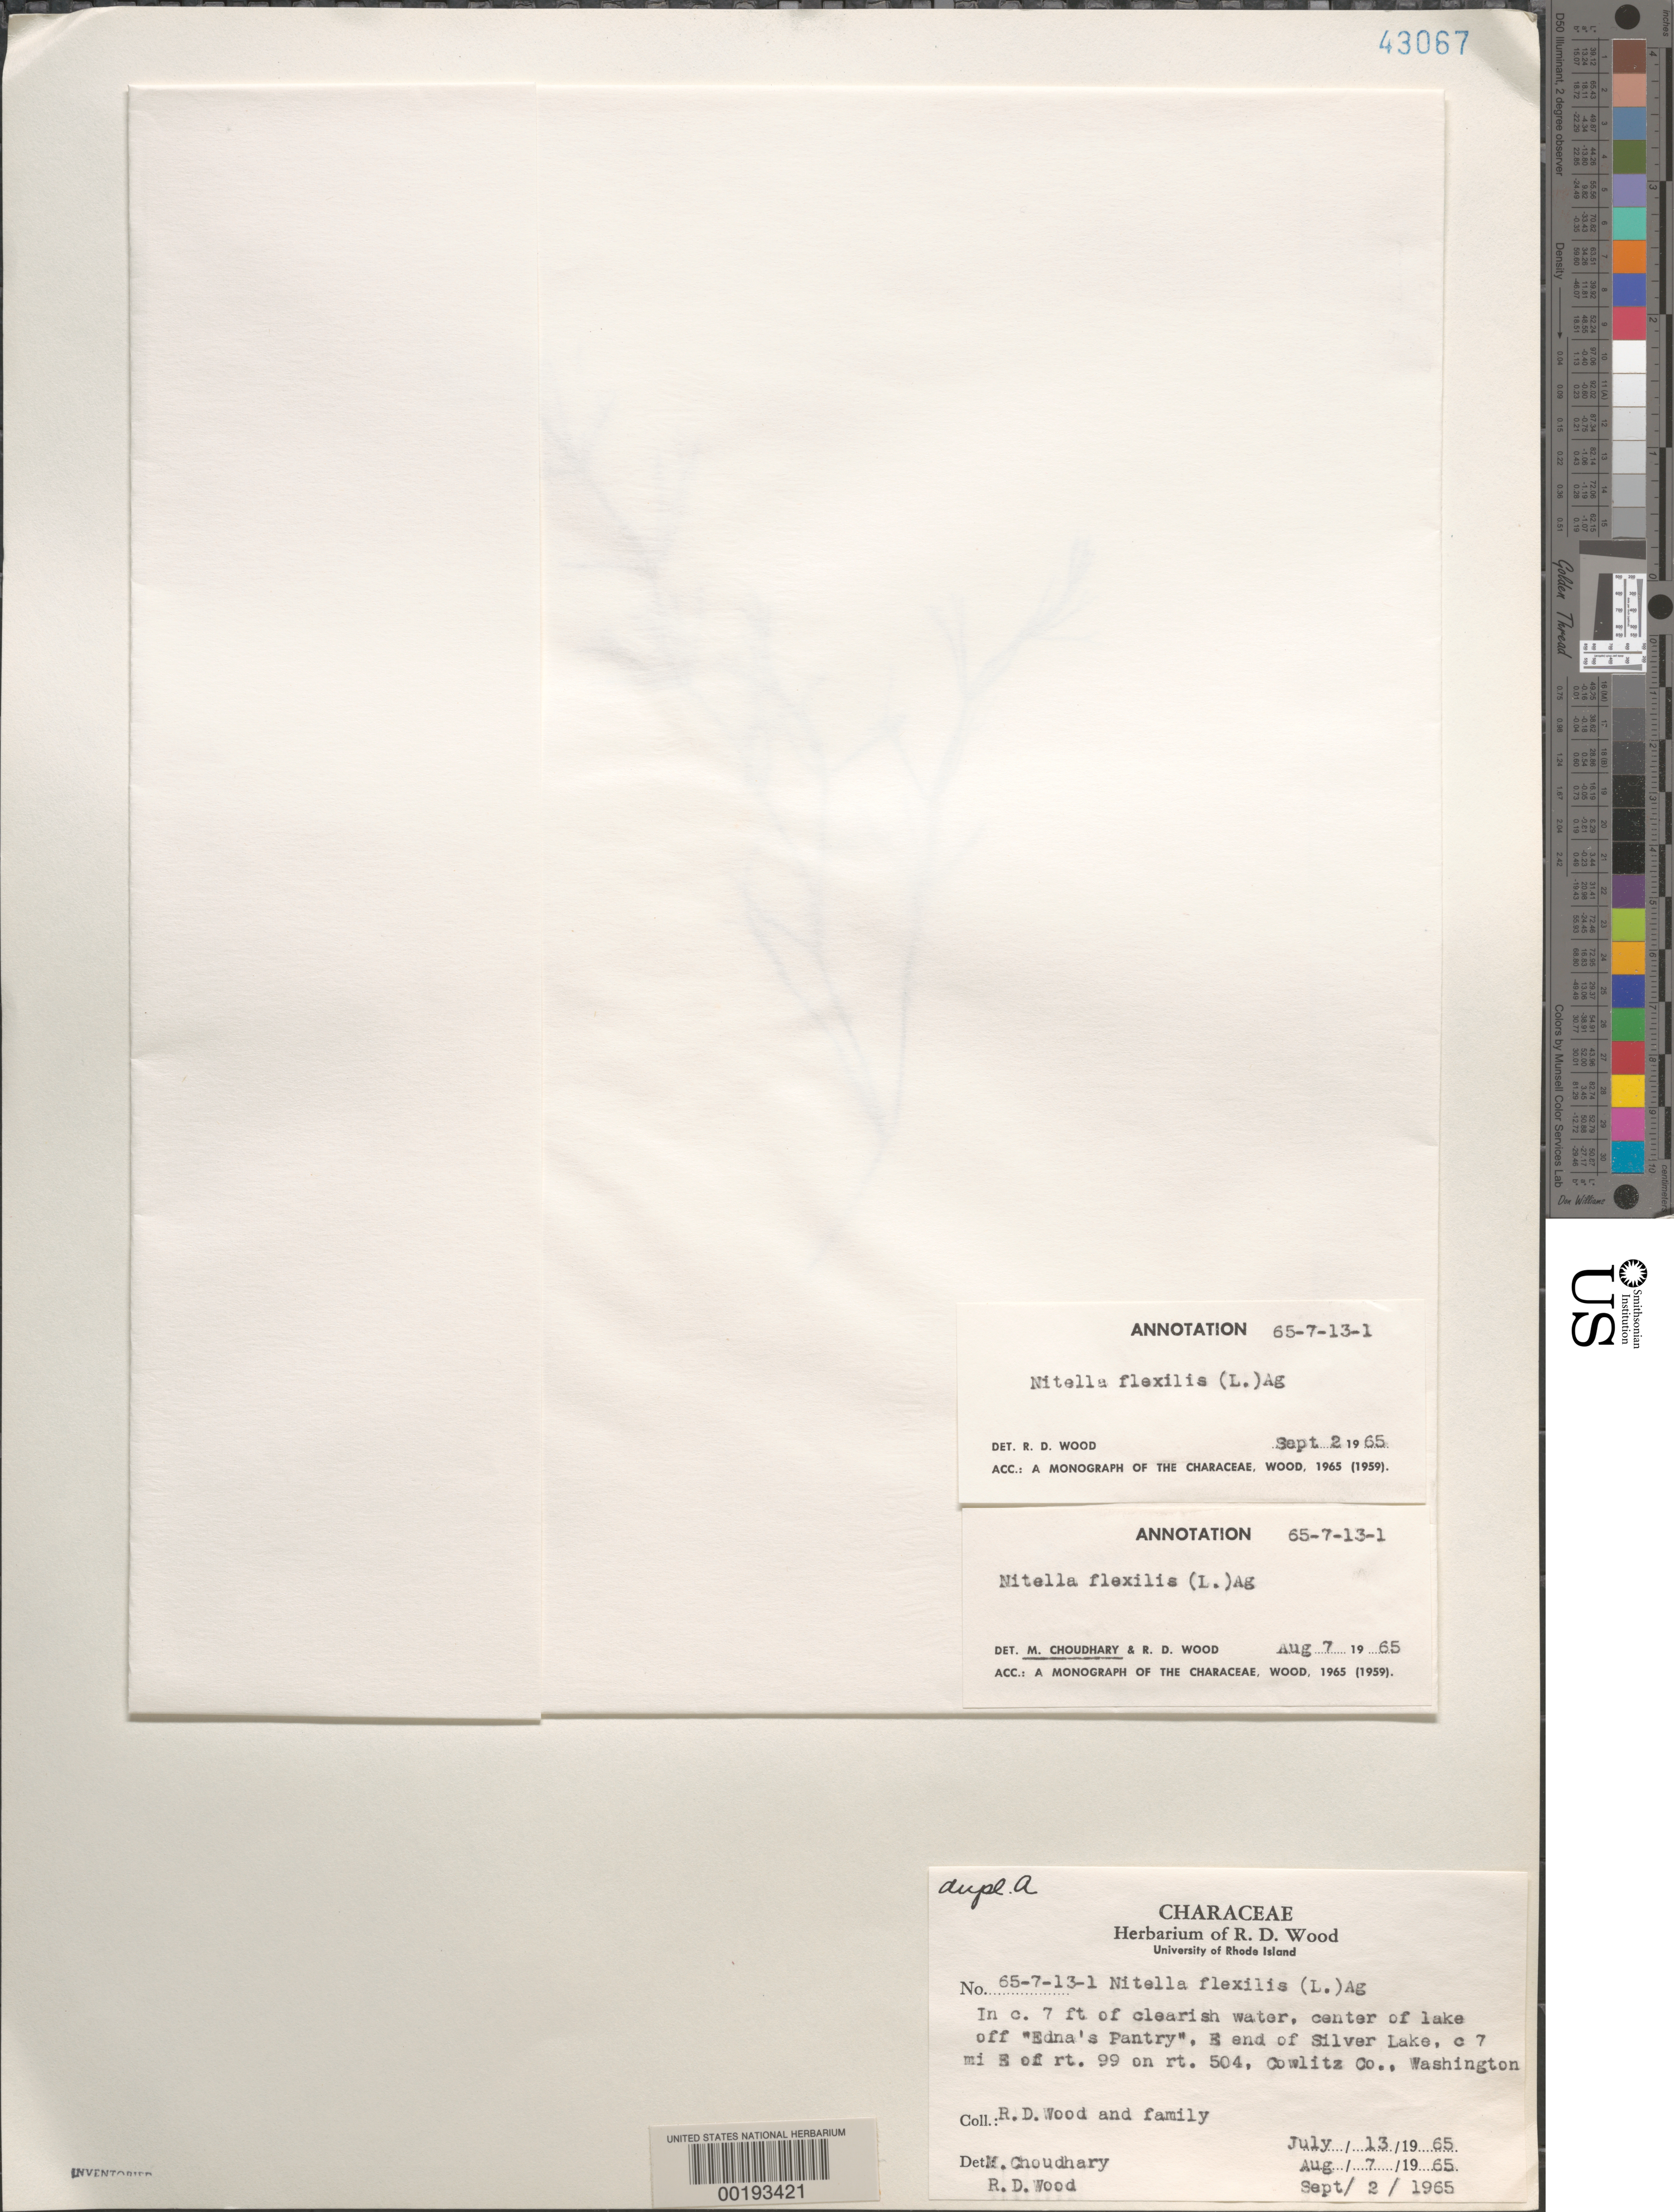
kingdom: Plantae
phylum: Charophyta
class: Charophyceae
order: Charales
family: Characeae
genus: Nitella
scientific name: Nitella flexilis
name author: (L.) C. Agardh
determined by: Wood, R. D.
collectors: R. Wood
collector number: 65-7-13-1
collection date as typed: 13 Jul 1965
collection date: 1965-07-13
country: United States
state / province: Washington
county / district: Cowlitz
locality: Lake off Edna's Pantry, Route 504, ca. 7 miles east of Route 99, Silver Lake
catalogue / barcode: US 43067